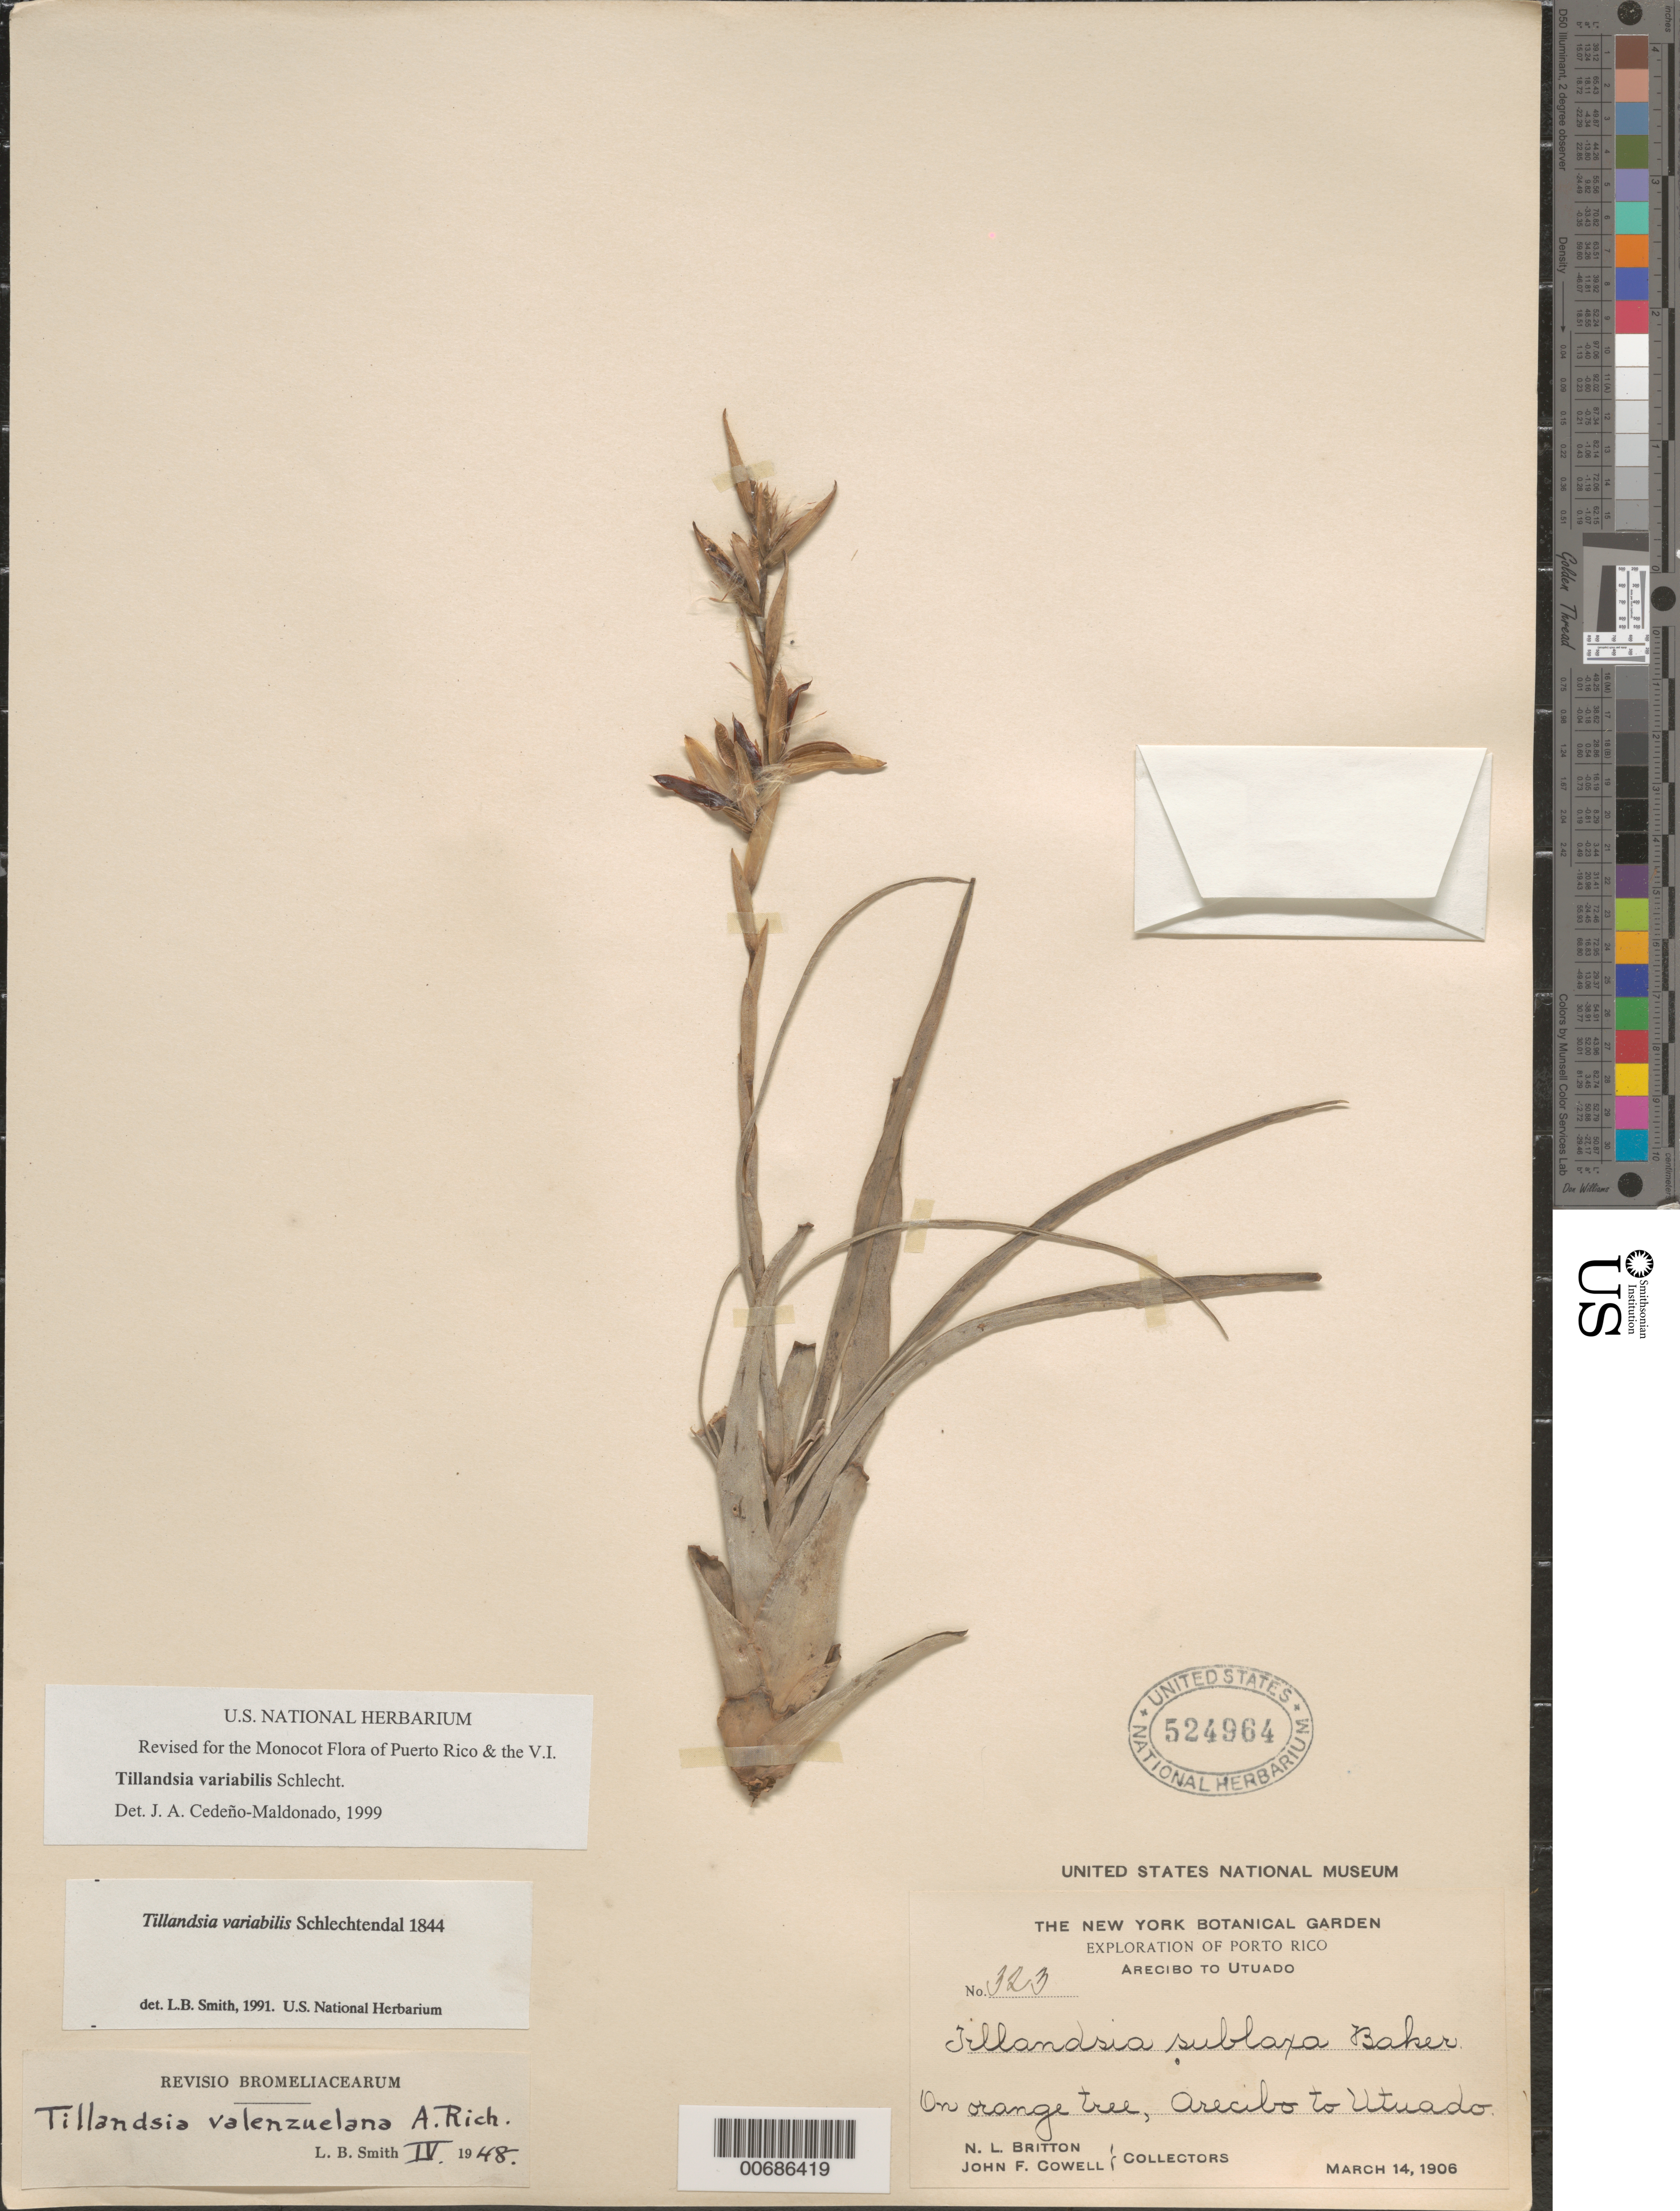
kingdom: Plantae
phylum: Tracheophyta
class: Liliopsida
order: Poales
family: Bromeliaceae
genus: Tillandsia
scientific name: Tillandsia variabilis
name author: Schltdl.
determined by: Cedeño-Maldonado, J. A.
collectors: N. Britton & J. F. Cowell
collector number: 323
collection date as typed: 14 Mar 1906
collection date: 1906-03-14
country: Puerto Rico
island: Greater Antilles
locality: Arecibo to Utuado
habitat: an orange tree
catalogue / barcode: US 524964